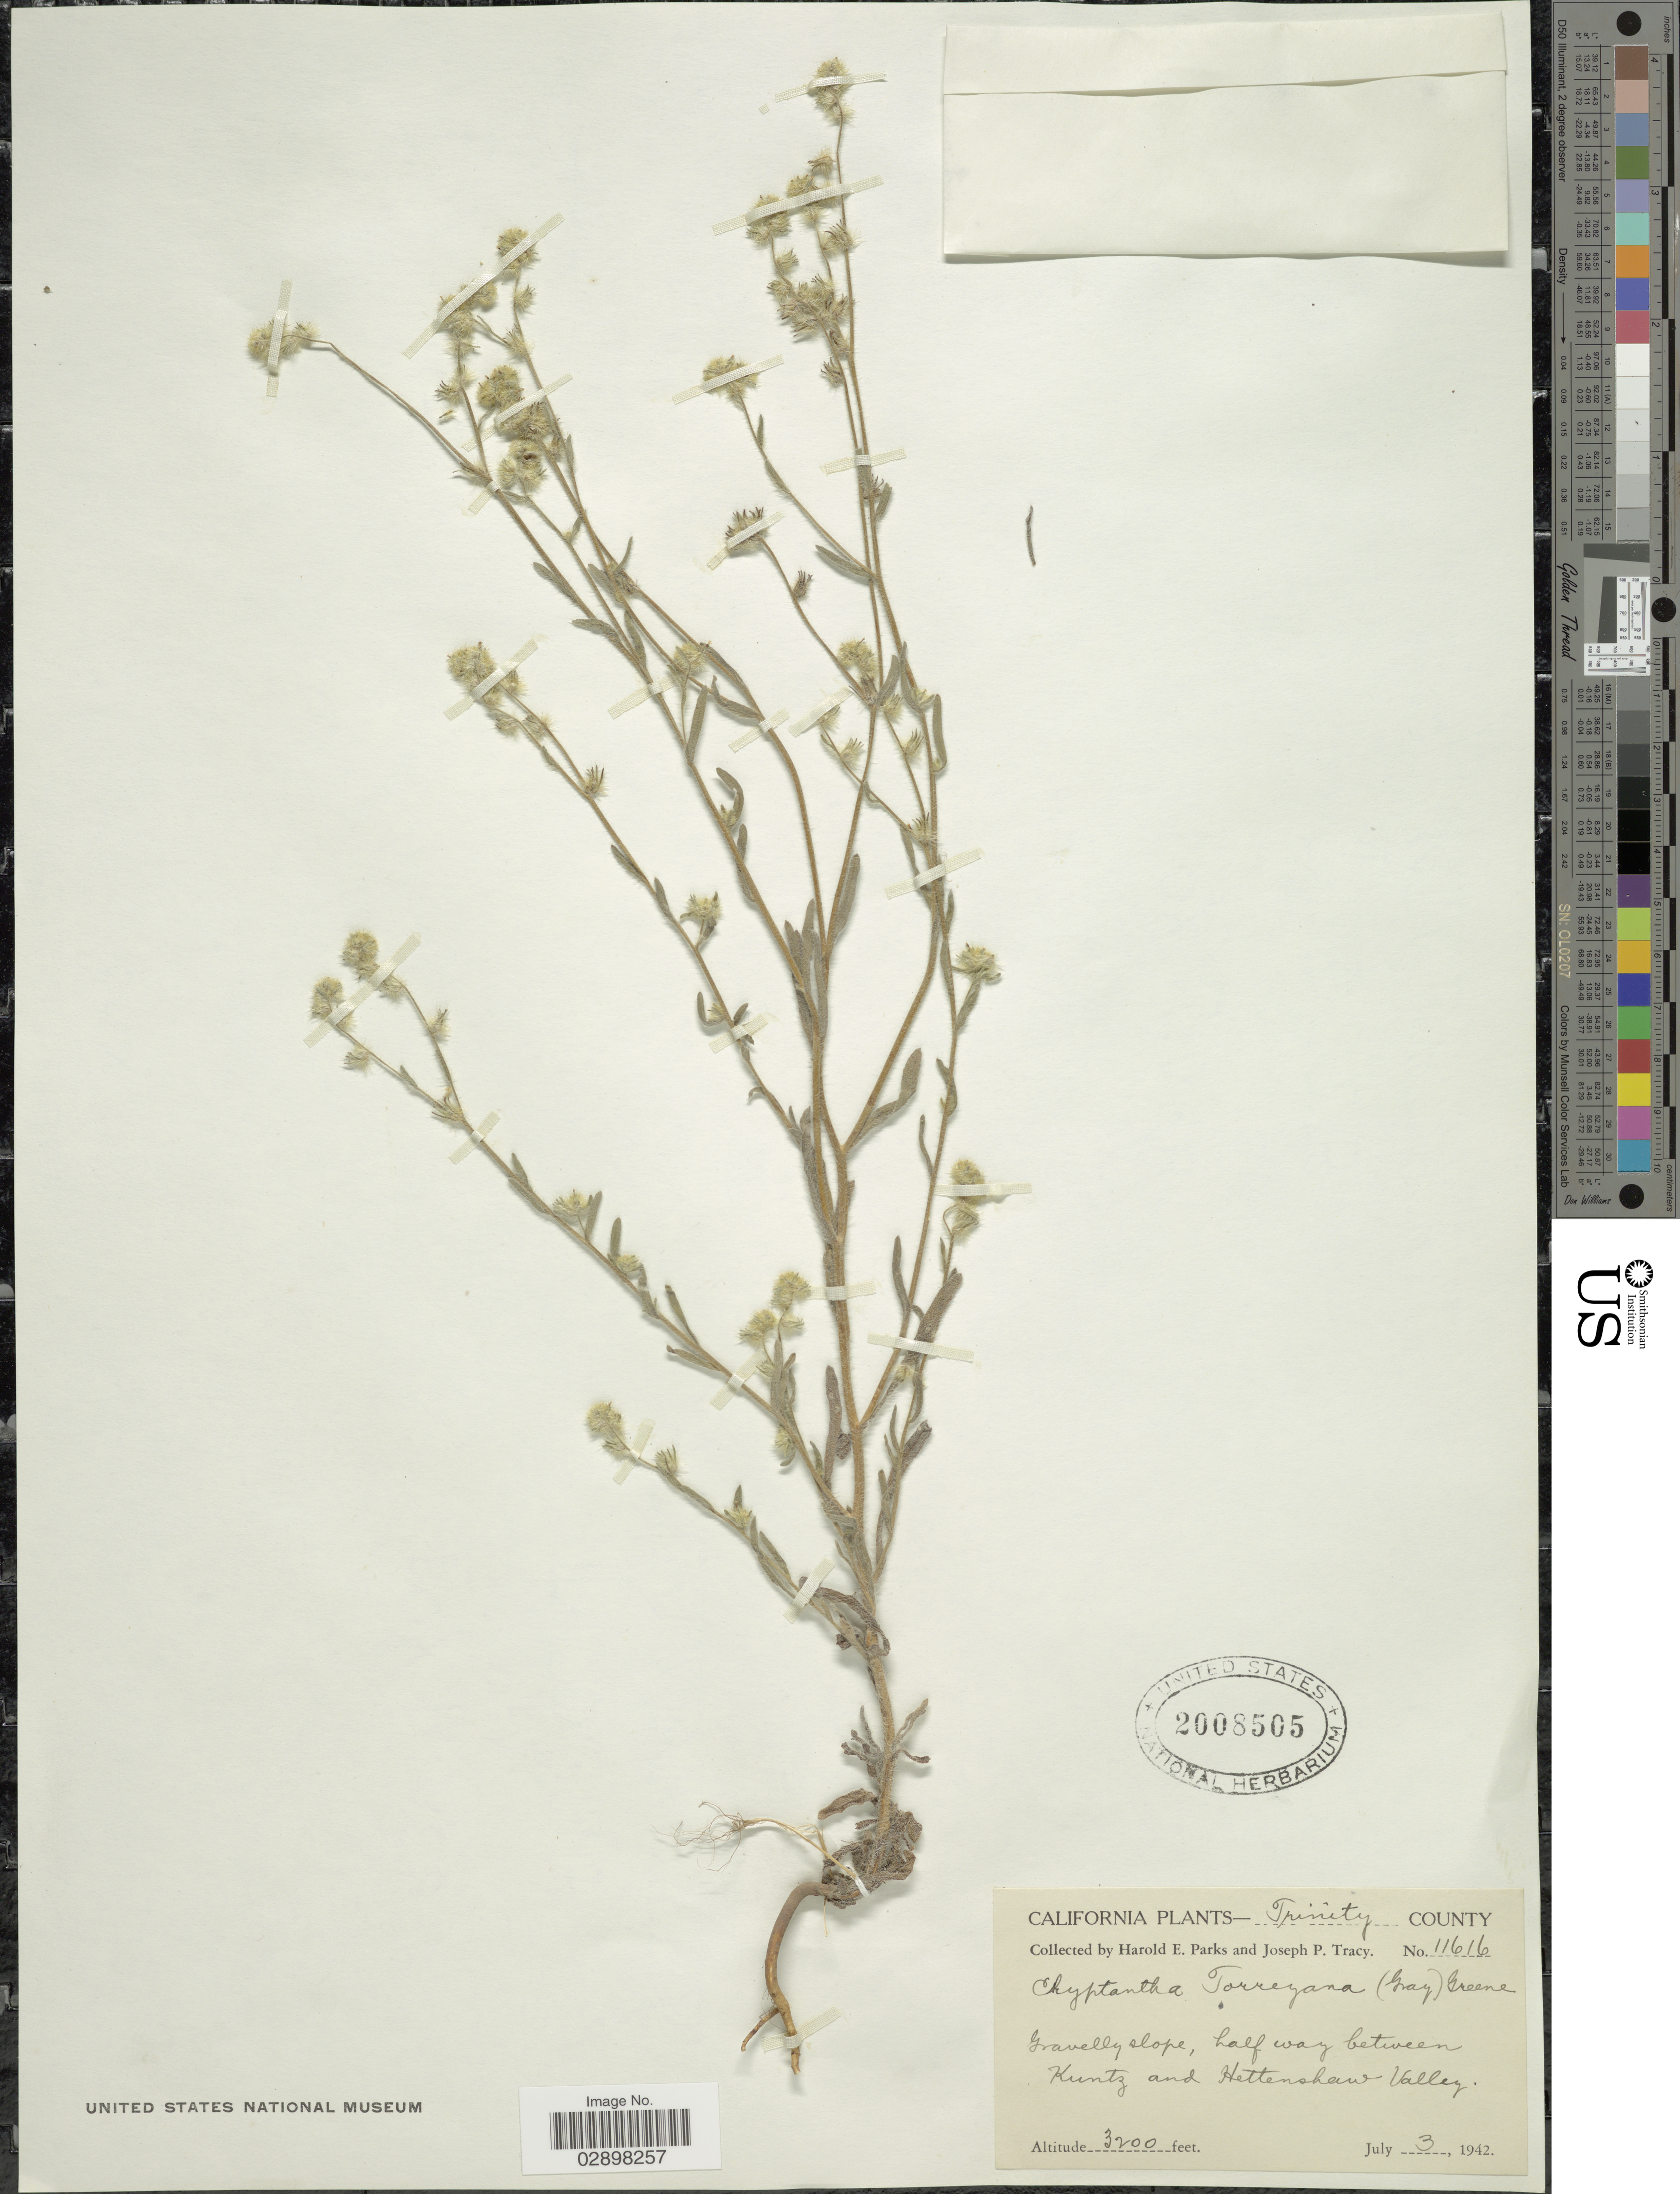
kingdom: Plantae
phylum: Tracheophyta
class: Magnoliopsida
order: Boraginales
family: Boraginaceae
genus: Cryptantha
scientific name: Cryptantha torreyana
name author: (A. Gray) S.W. Greene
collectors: H. E. Parks & J. Tracy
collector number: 11616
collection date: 1942-07-03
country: United States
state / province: California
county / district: Trinity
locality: Trinity County, Gravelly slope, half way between Kuntz and Hettenshaw Valley.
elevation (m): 975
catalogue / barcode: US 2008505